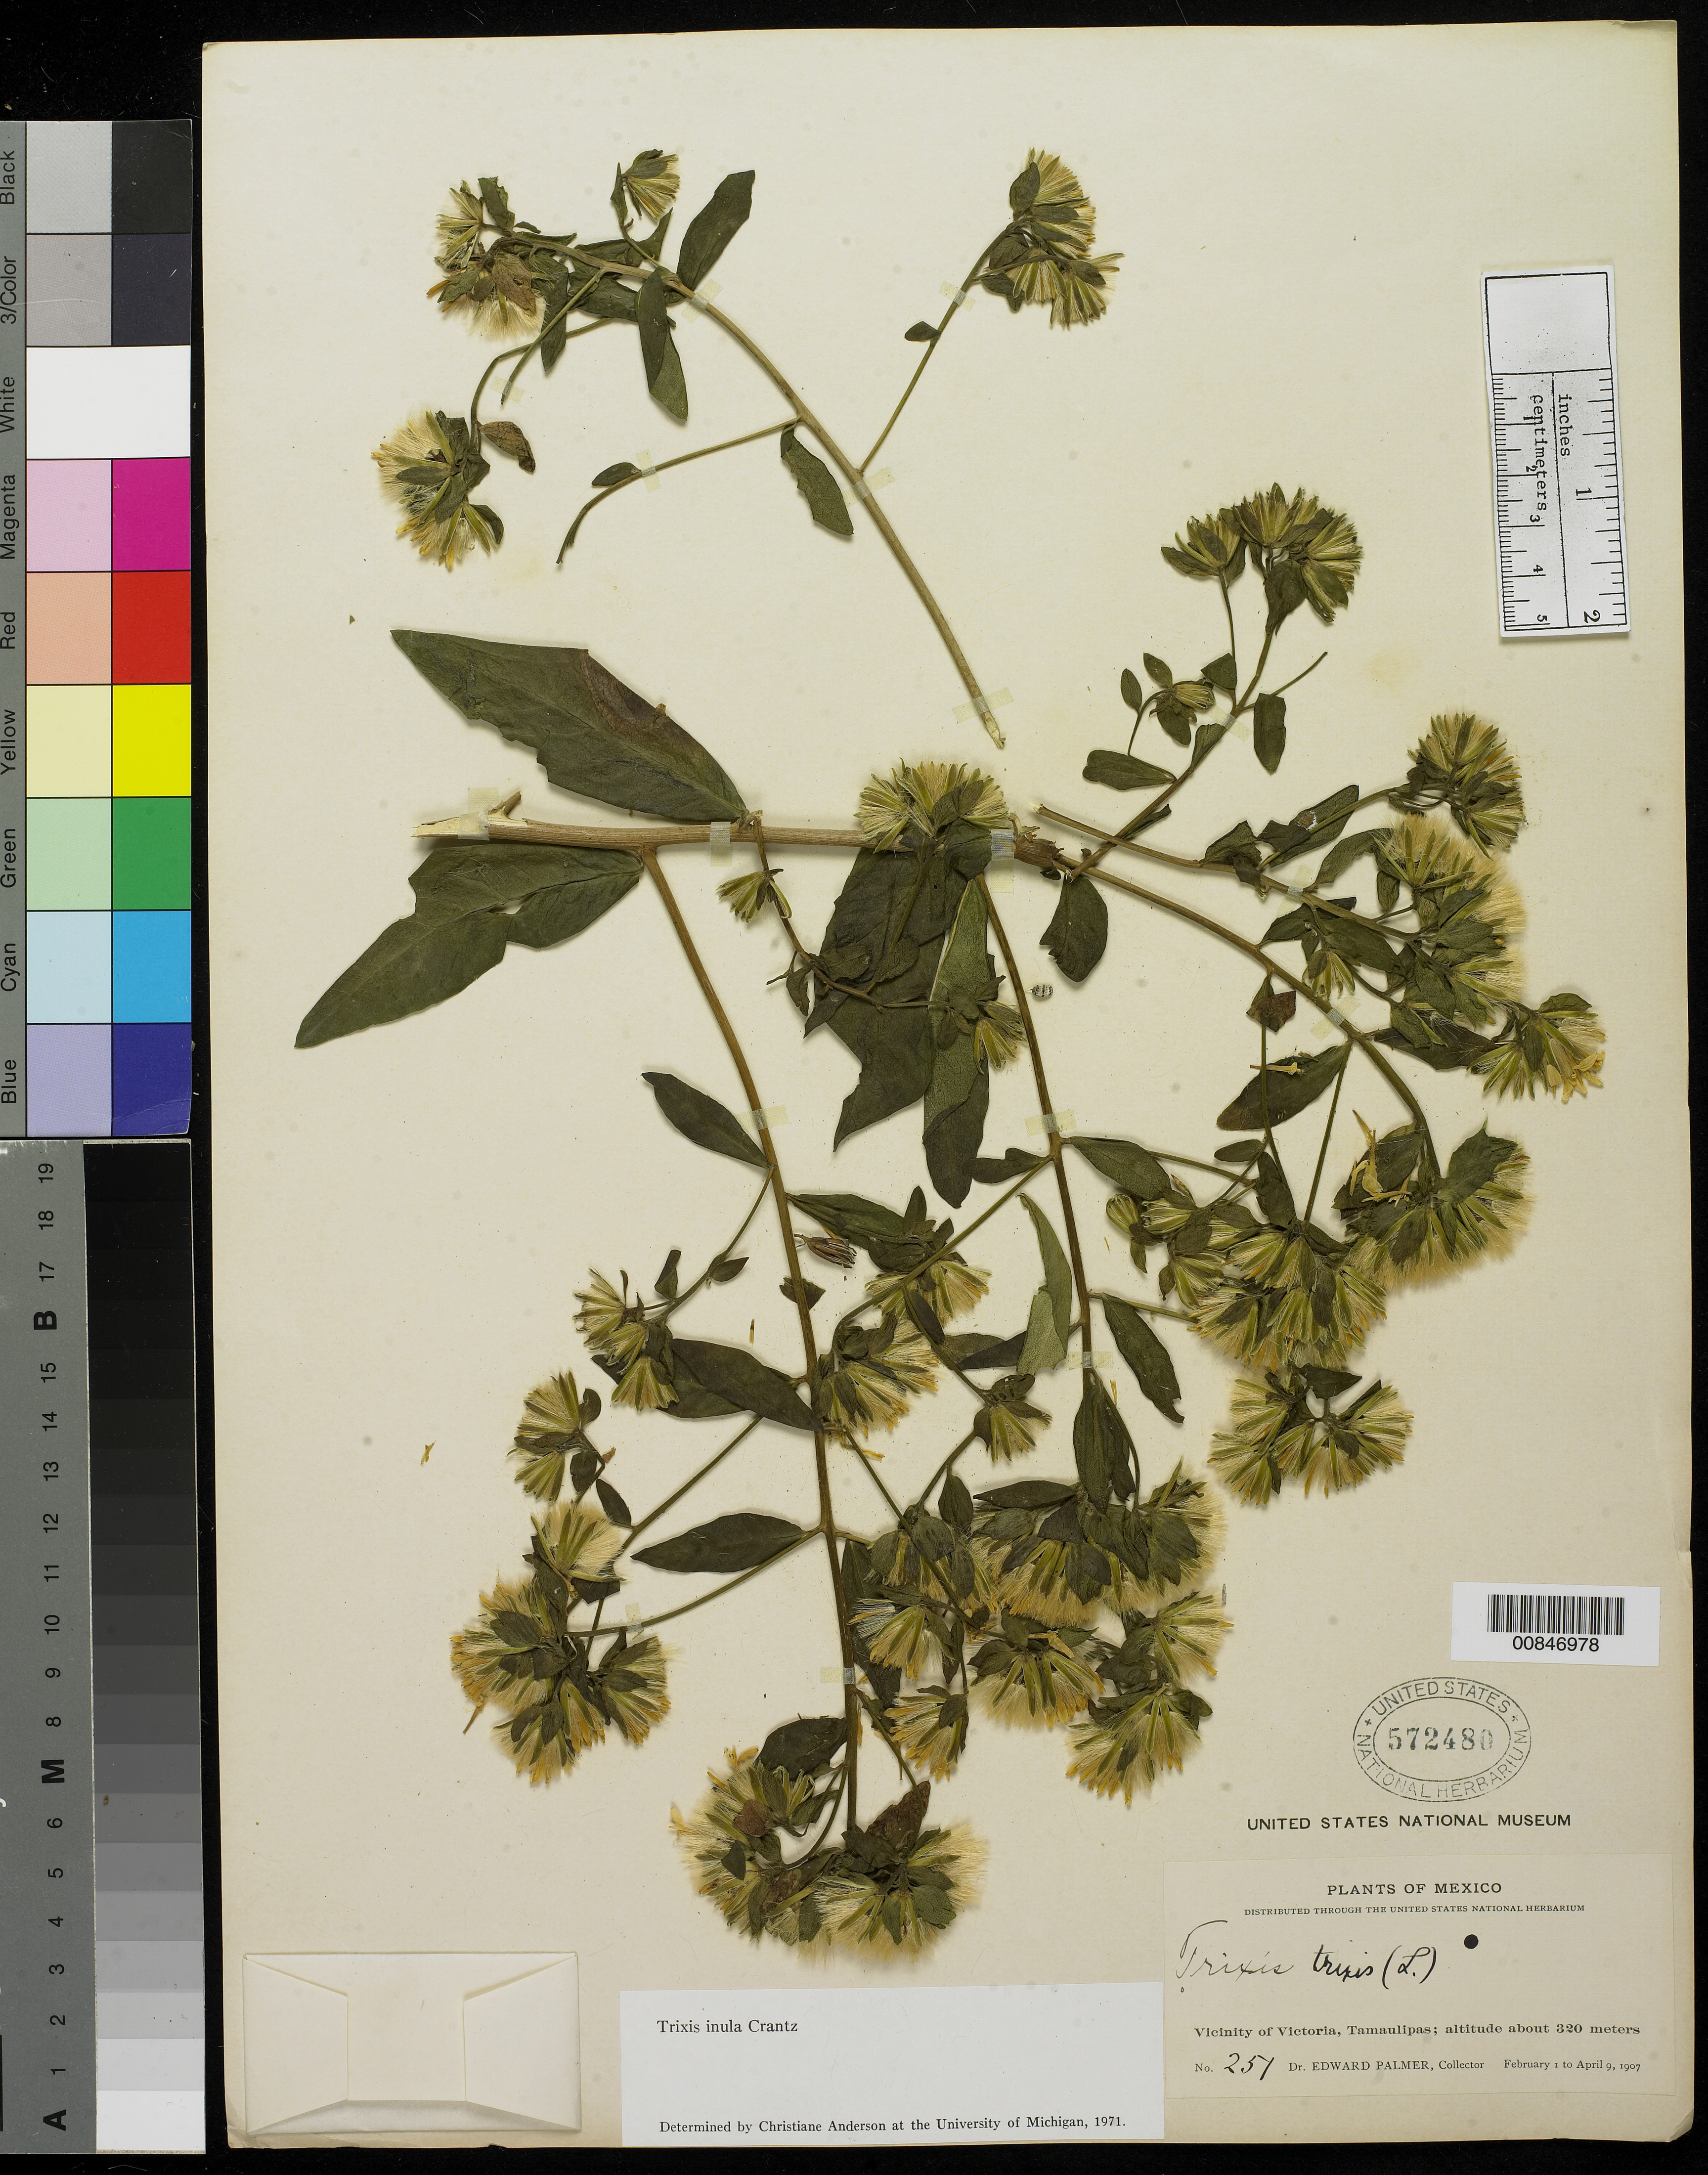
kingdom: Plantae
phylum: Tracheophyta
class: Magnoliopsida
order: Asterales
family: Asteraceae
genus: Trixis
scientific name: Trixis inula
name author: Crantz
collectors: E. Palmer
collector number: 251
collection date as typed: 01 Feb 1907 to 09 Apr 1907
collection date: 1907-02-01/1907-04-09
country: Mexico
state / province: Tamaulipas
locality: Vicinity of Victoria.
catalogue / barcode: US 572480